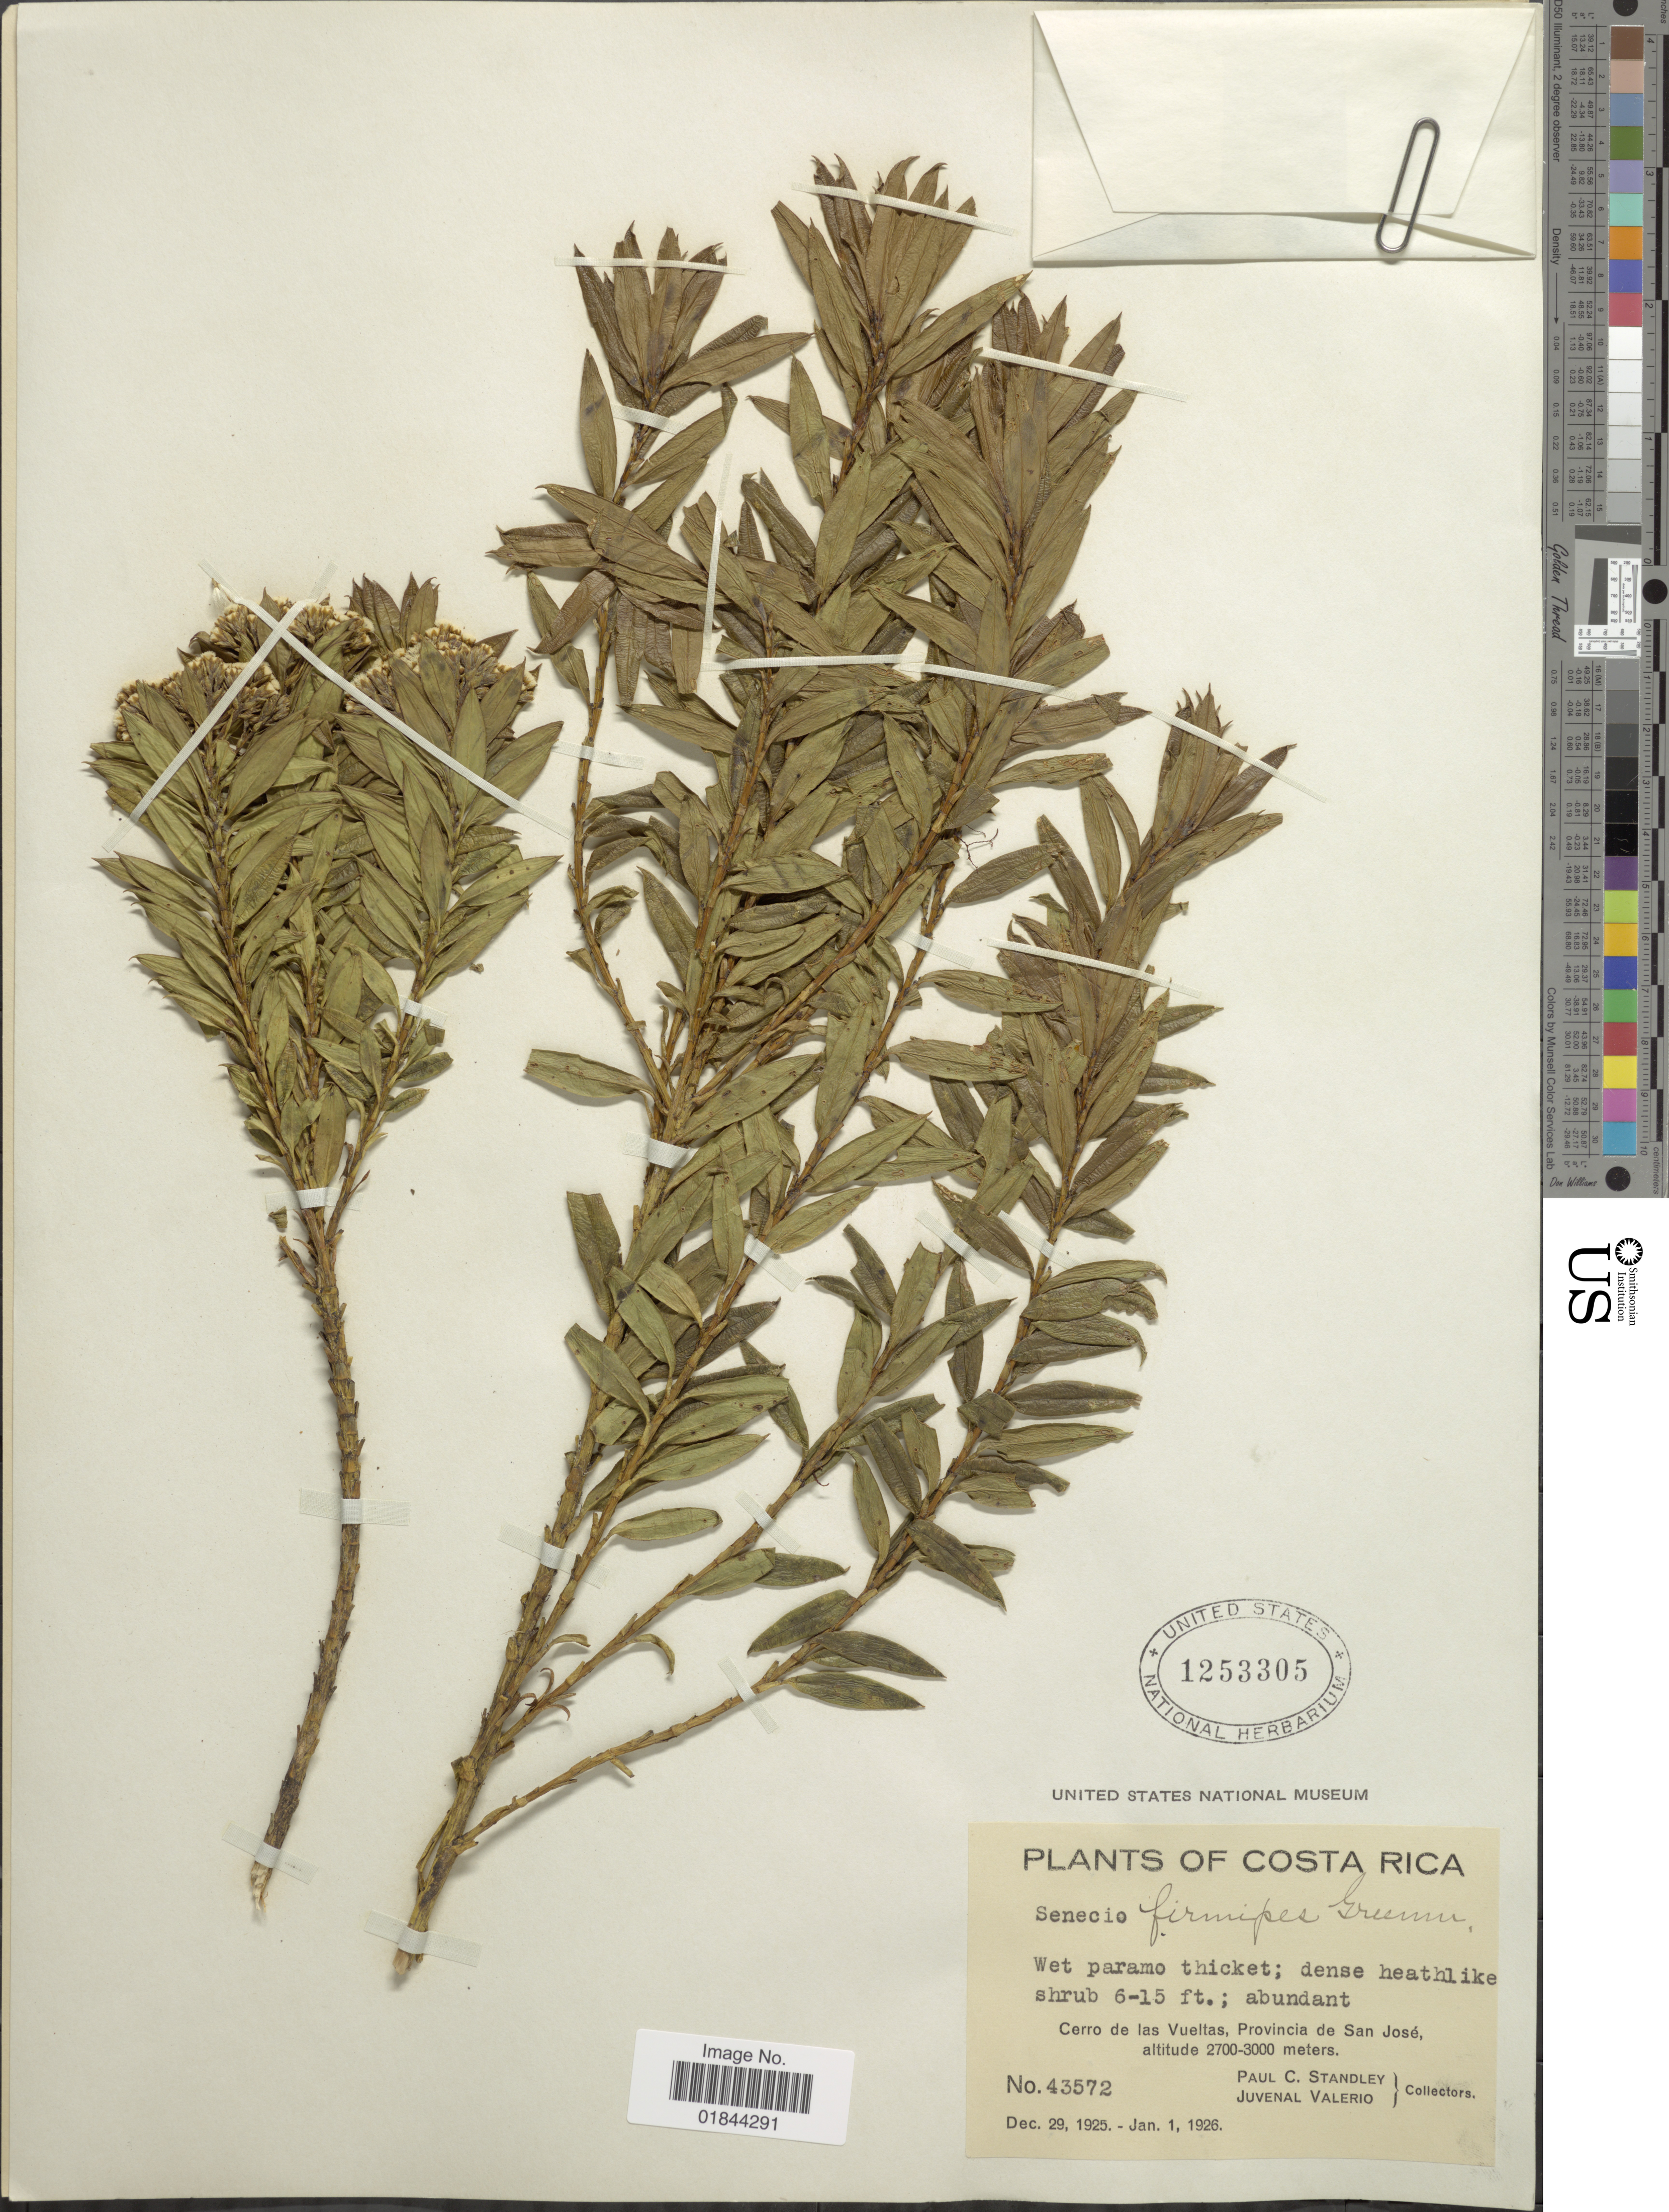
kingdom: Plantae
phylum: Tracheophyta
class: Magnoliopsida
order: Asterales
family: Asteraceae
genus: Pentacalia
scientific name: Pentacalia firmipes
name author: (Greenm.) Cuatrec.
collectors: P. C. Standley & J. Valerio R.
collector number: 43572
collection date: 1925-12-29/1926-01-01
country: Costa Rica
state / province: San José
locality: Cerro de las Vueltas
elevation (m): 2700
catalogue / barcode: US 1253305